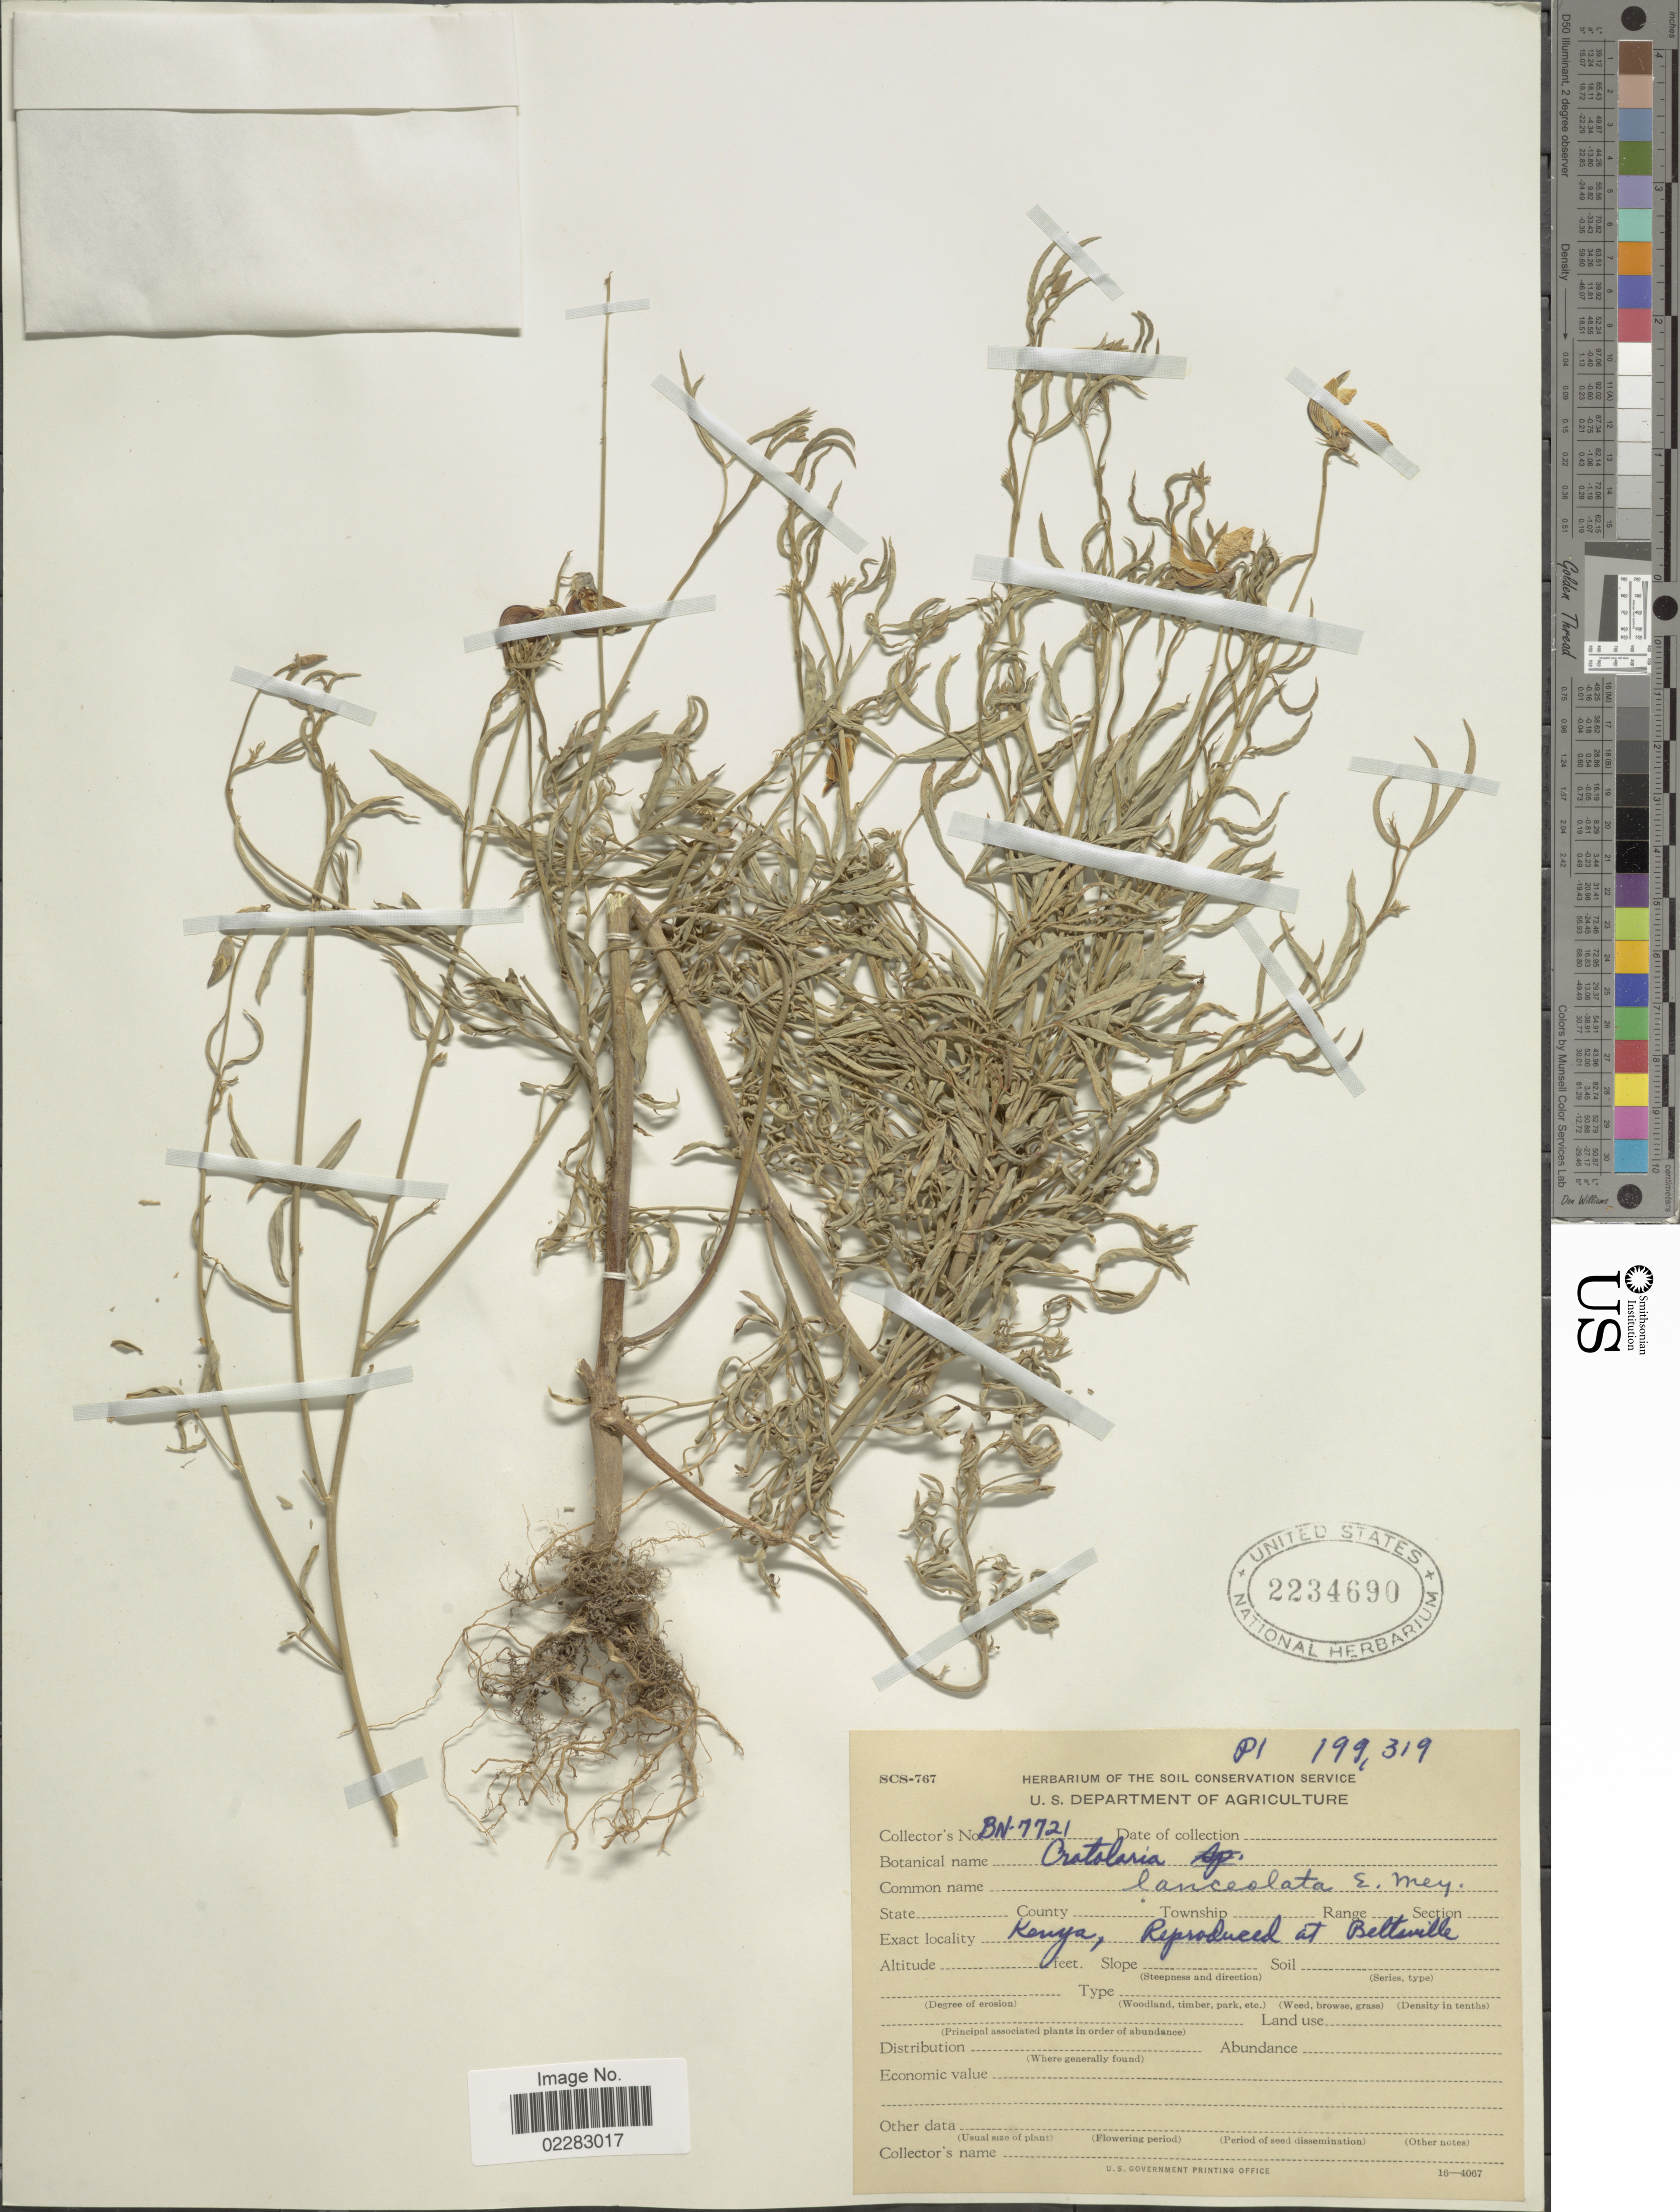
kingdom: Plantae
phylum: Tracheophyta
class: Magnoliopsida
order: Fabales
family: Fabaceae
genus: Crotalaria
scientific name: Crotalaria lanceolata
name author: E. Mey.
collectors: Herbarium of the Soil Conservation Service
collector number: BN-7721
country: Kenya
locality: Reproduced at Beltaville. [interpreted]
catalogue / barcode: US 2234690